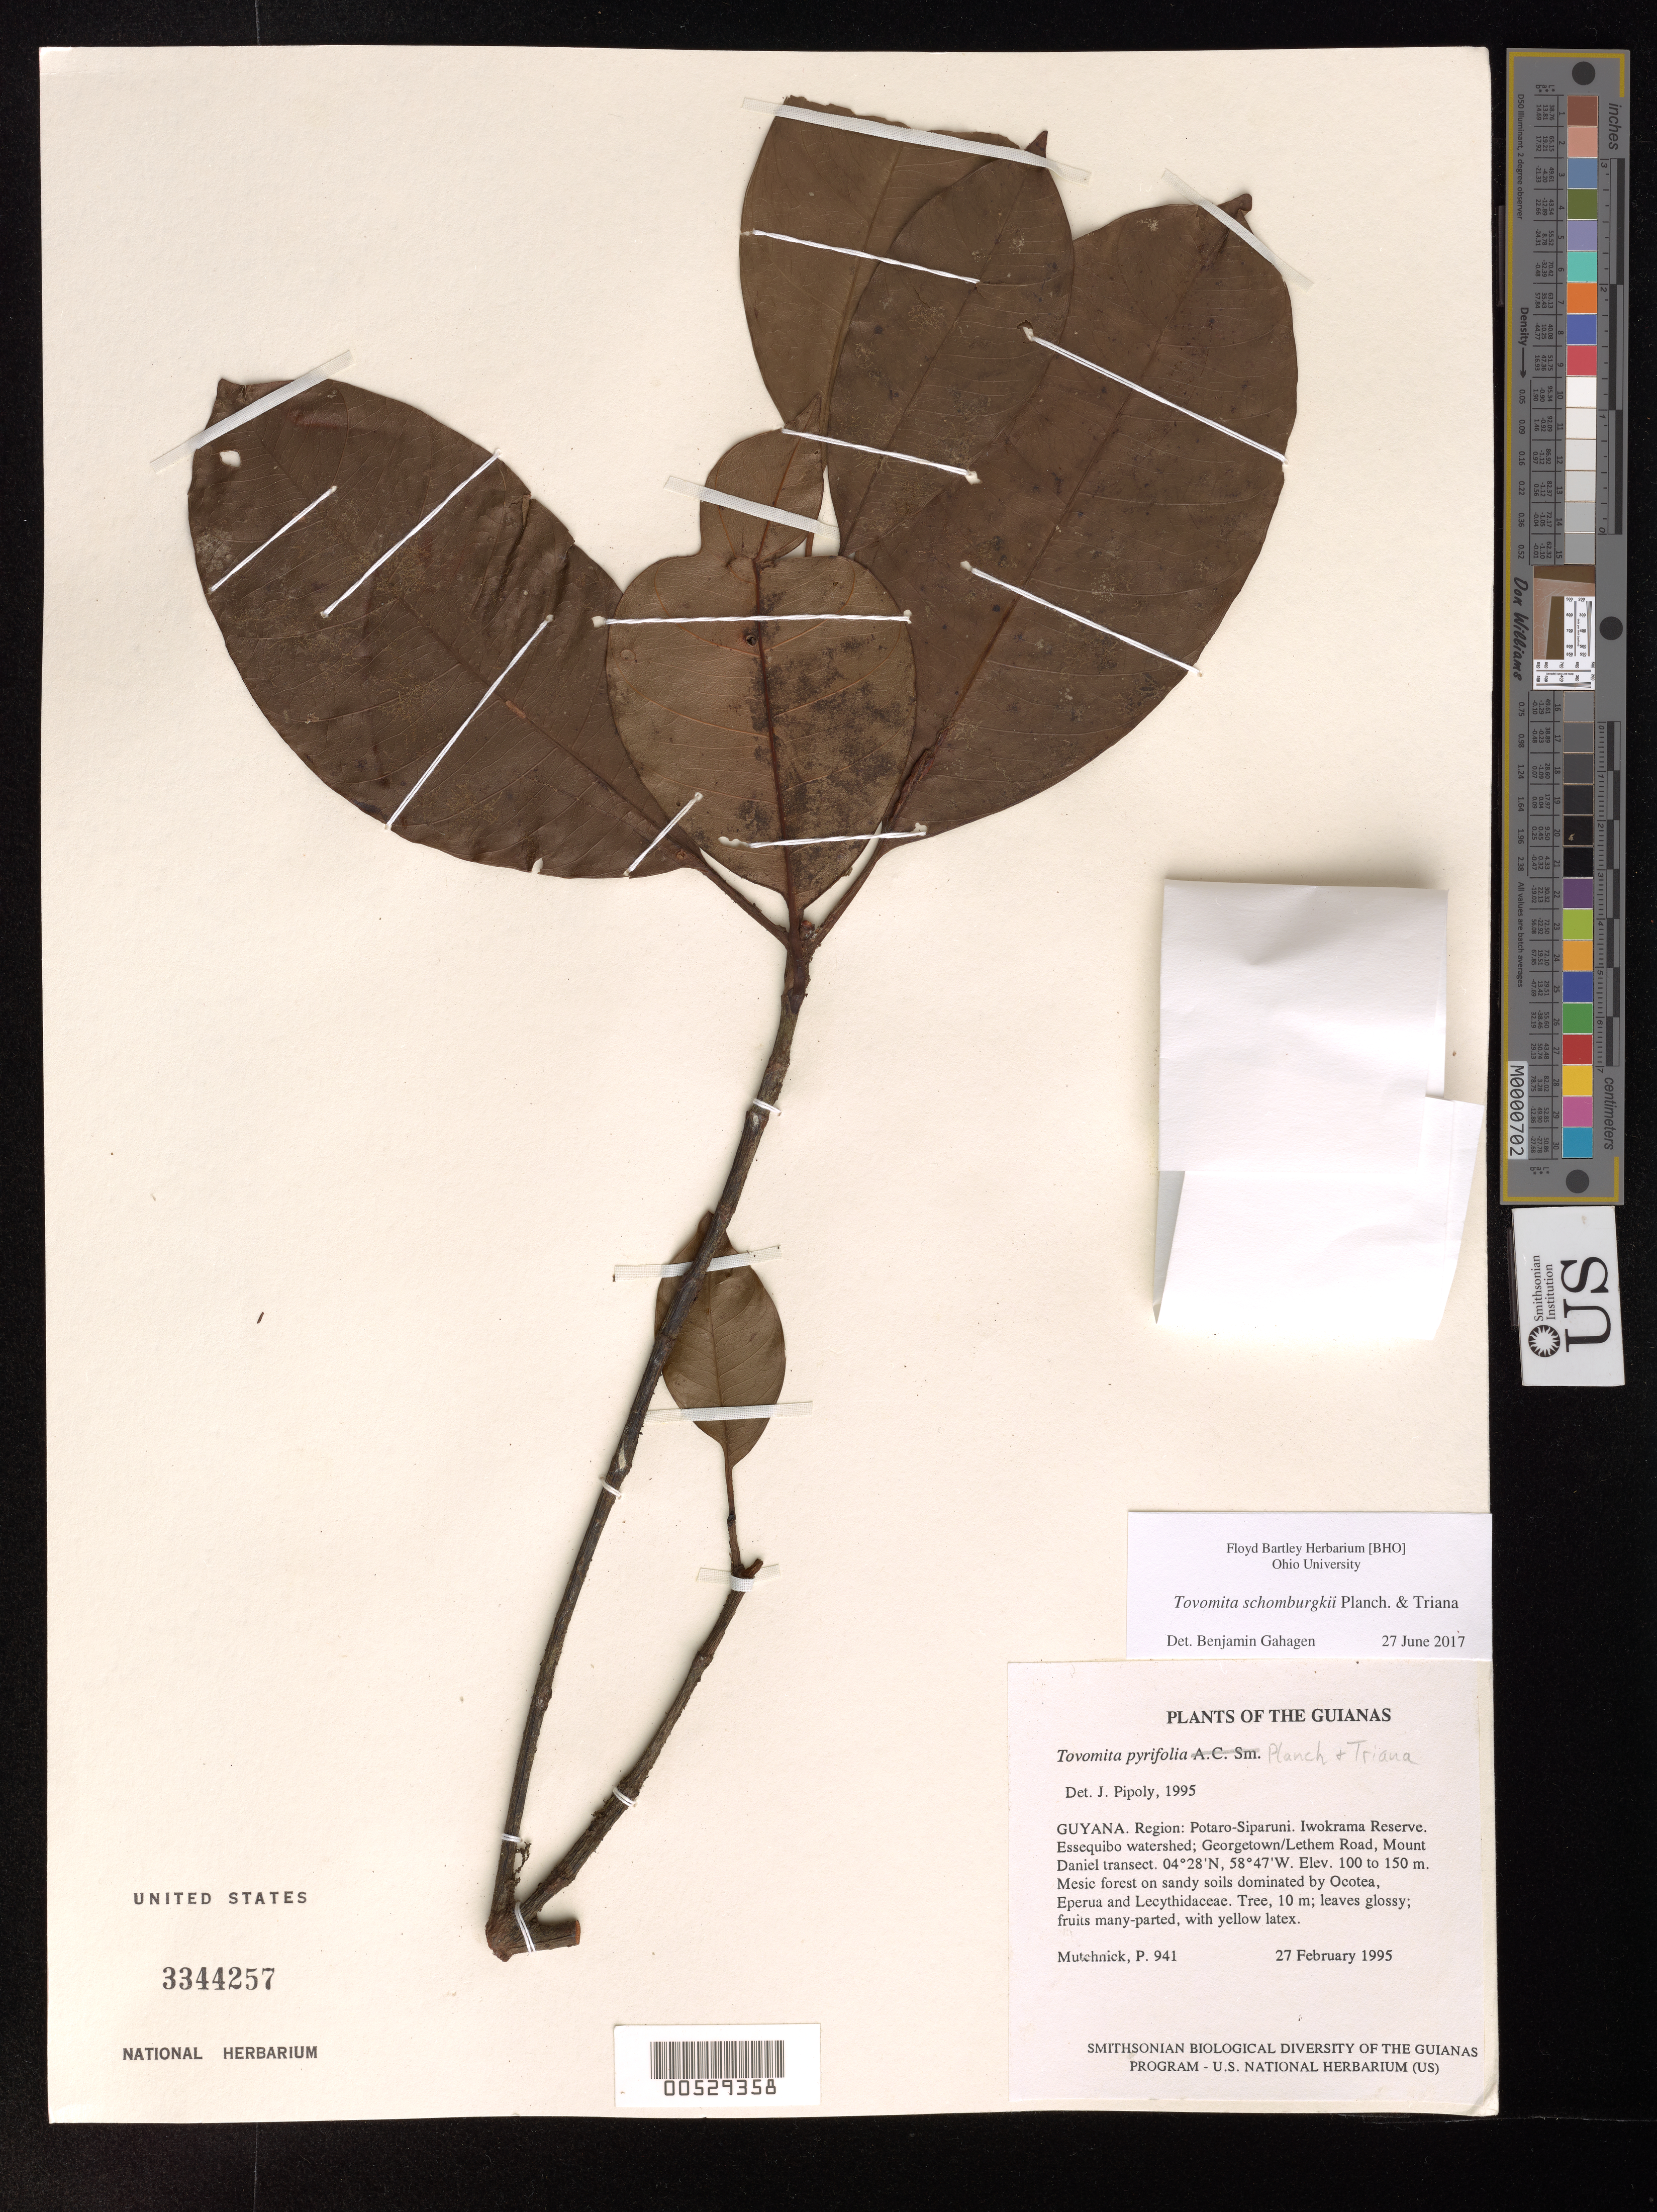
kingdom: Plantae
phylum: Tracheophyta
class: Magnoliopsida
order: Malpighiales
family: Clusiaceae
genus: Tovomita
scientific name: Tovomita schomburgkii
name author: Planch. & Triana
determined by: Gahagen, Benjamin, (BHO), Ohio University (UNITED STATES)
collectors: P. Mutchnick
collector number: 941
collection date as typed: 27 February 1995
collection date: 1995-02-27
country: Guyana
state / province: Potaro-Siparuni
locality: Iwokrama Reserve. Essequibo watershed; Georgetown/Lethem Road, Mount Daniel transect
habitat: Mesic forest on sandy soils dominated by Ocotea, Eperua and Lecythidaceae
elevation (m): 100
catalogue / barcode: US 3344257